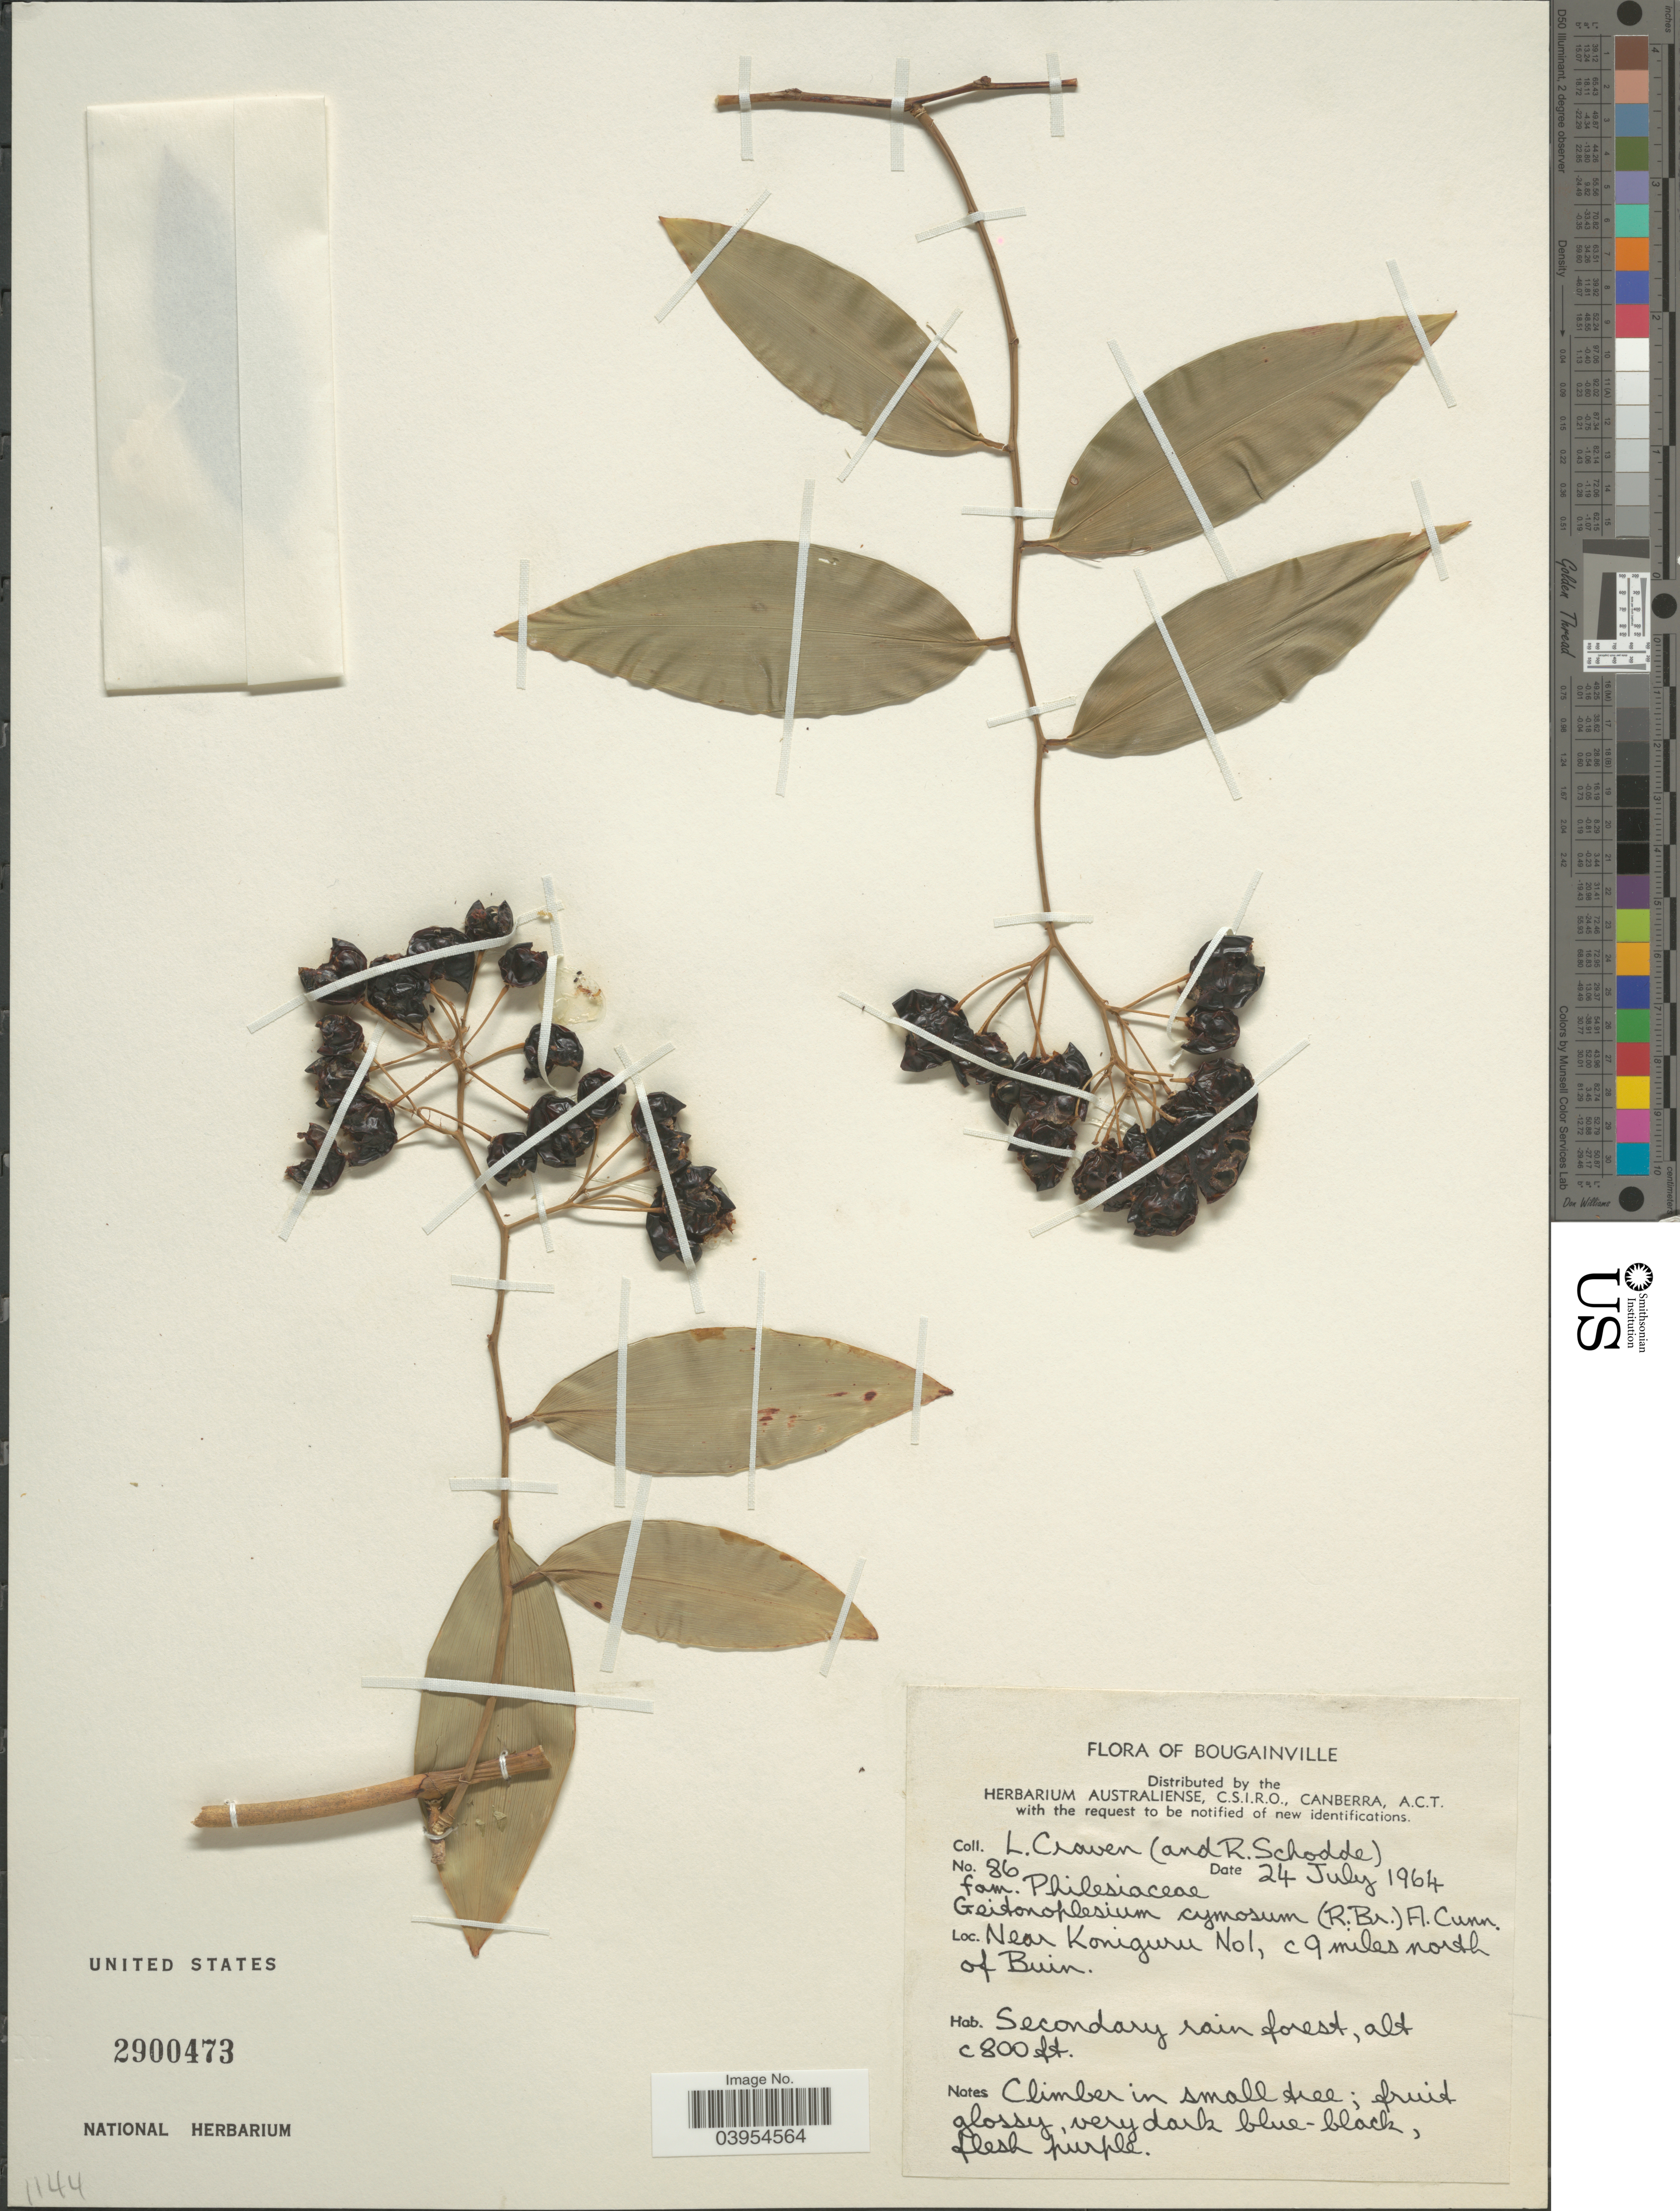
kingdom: Plantae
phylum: Tracheophyta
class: Liliopsida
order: Asparagales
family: Asphodelaceae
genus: Geitonoplesium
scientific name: Geitonoplesium cymosum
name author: (R. Br.) A. Cunn. ex Hook.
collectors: L. A. Craven & R. Schodde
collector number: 86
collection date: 1964-07-24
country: Papua New Guinea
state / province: Bougainville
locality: Bougainville. Near Koniguru No 1, c 9 miles north of Buin. Secondary rain forest.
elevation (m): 244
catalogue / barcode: US 2900473